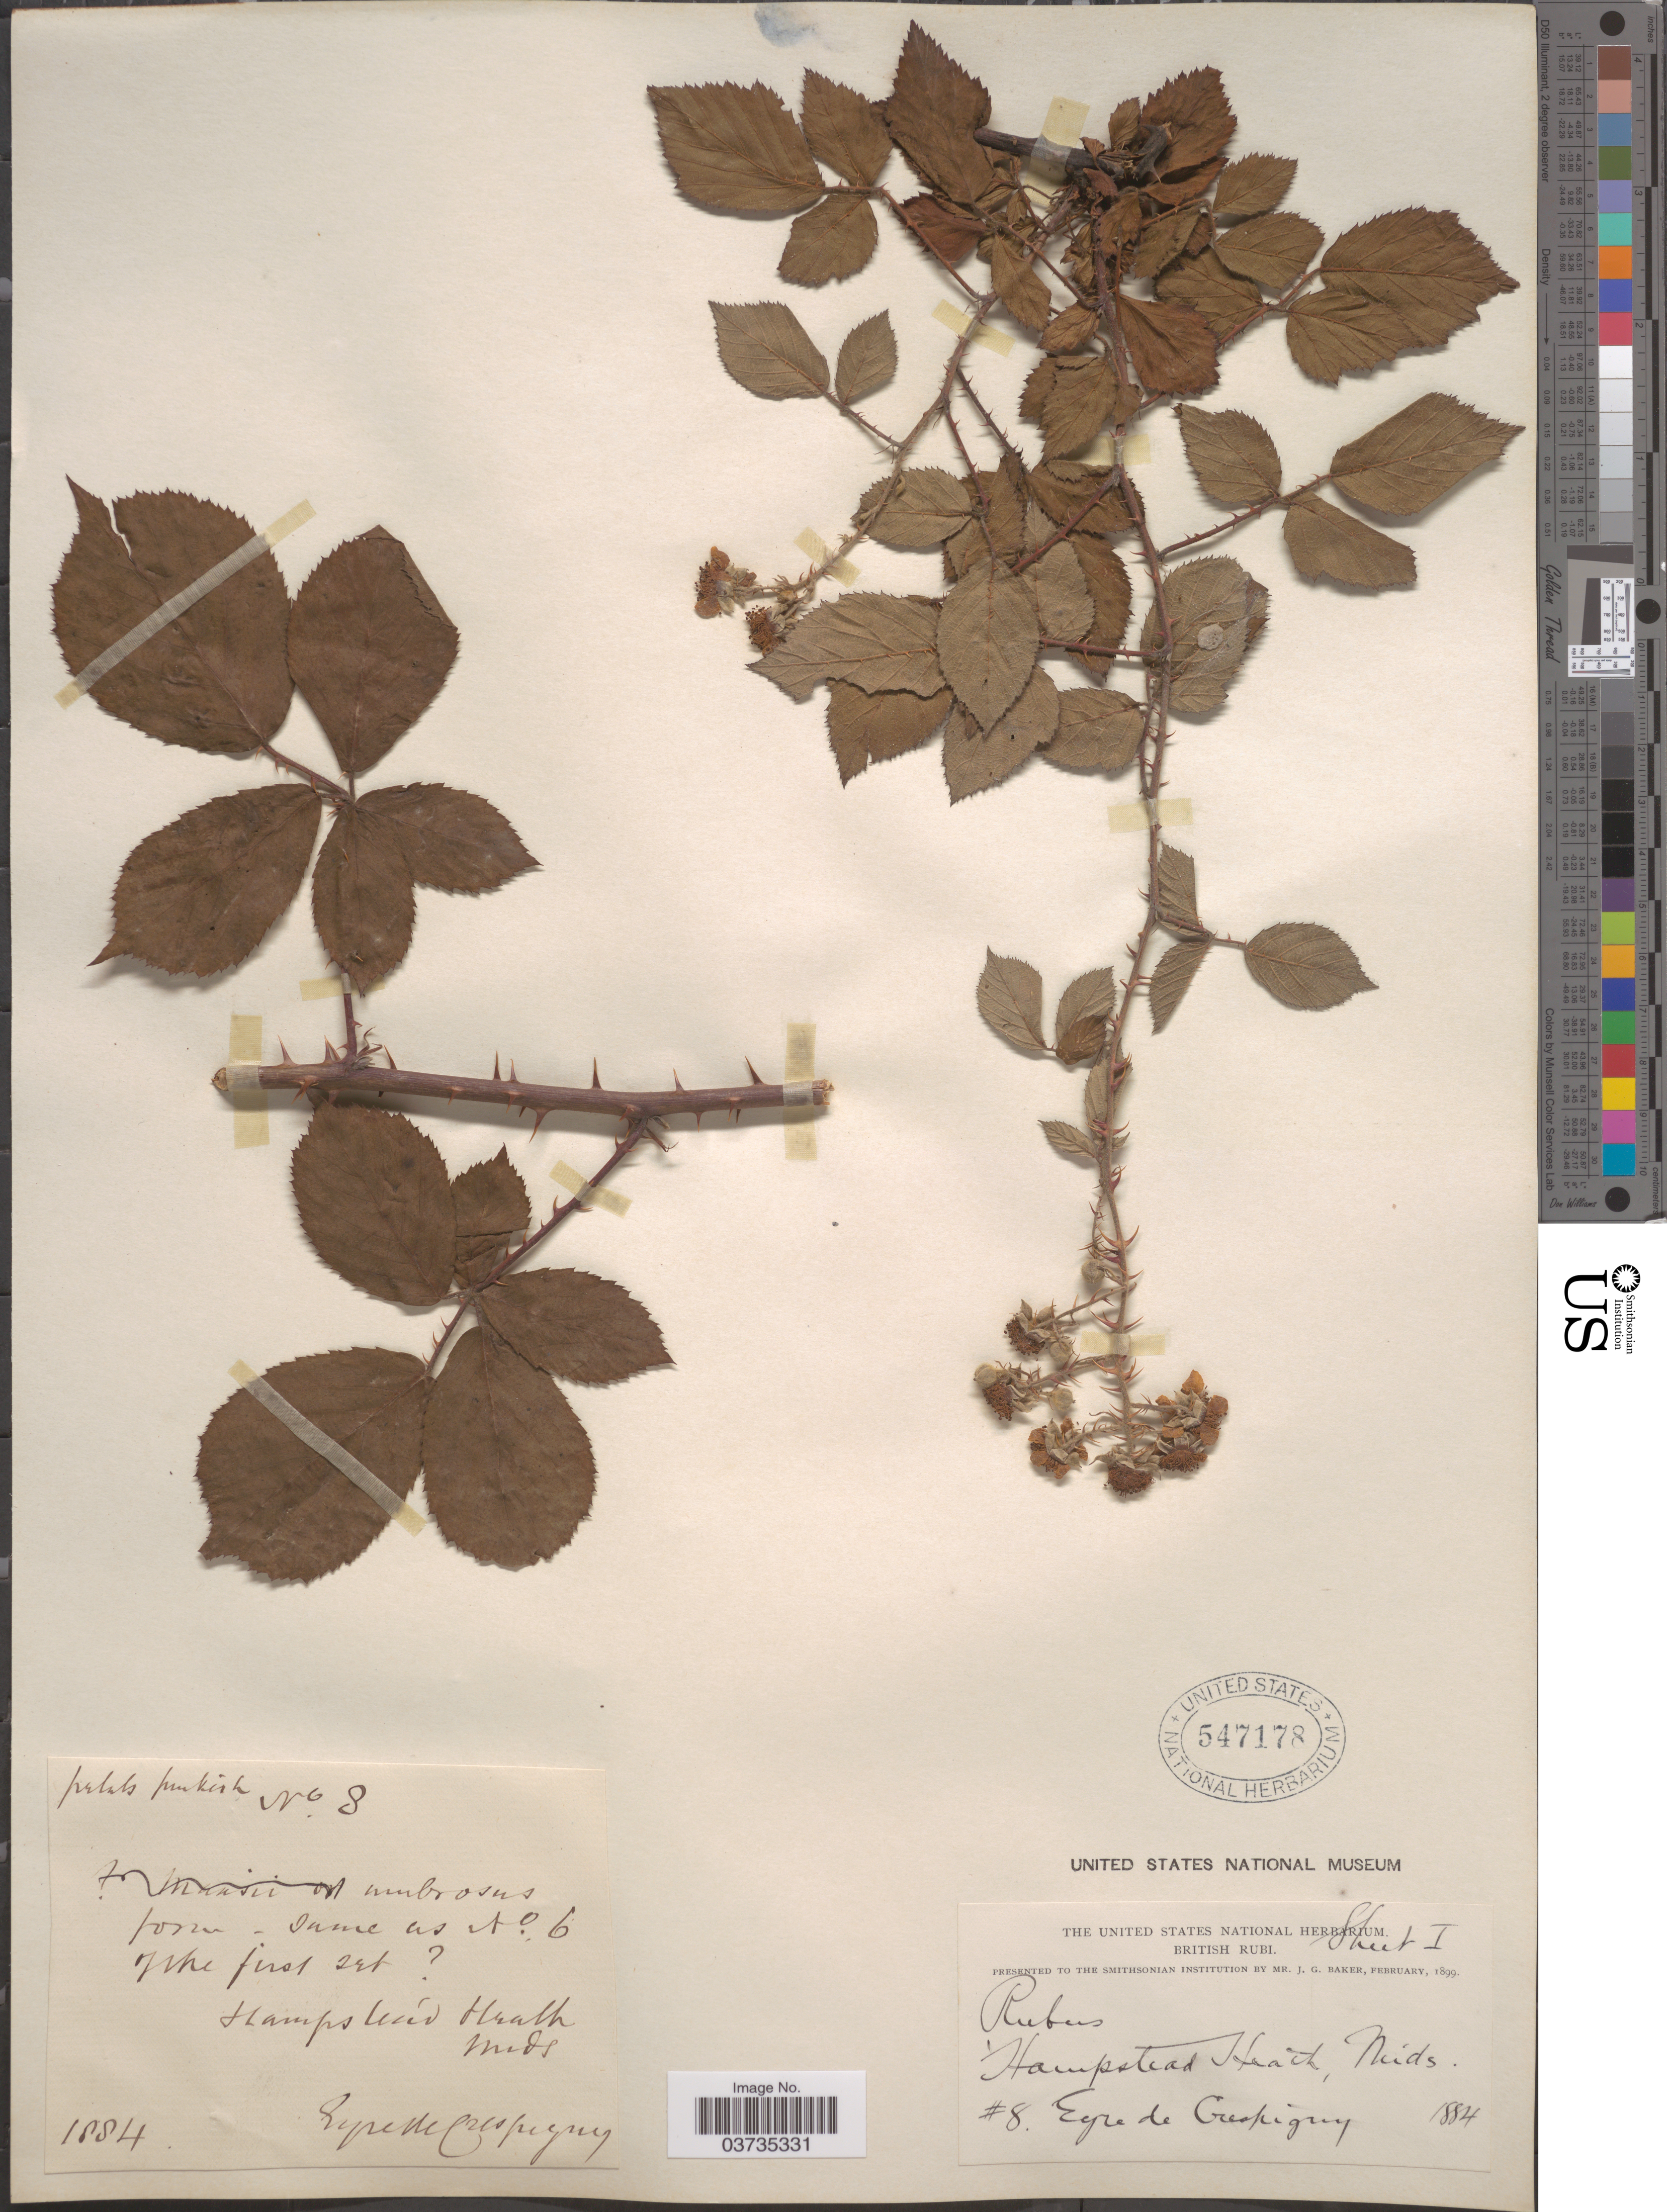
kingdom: Plantae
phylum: Tracheophyta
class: Magnoliopsida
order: Rosales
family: Rosaceae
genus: Rubus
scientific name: Rubus umbrosus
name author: (Weihe & Nees) Boreau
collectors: E. de Crespigny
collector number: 8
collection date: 1884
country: United Kingdom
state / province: England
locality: Hampstead Heath, Mids.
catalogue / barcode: US 547178